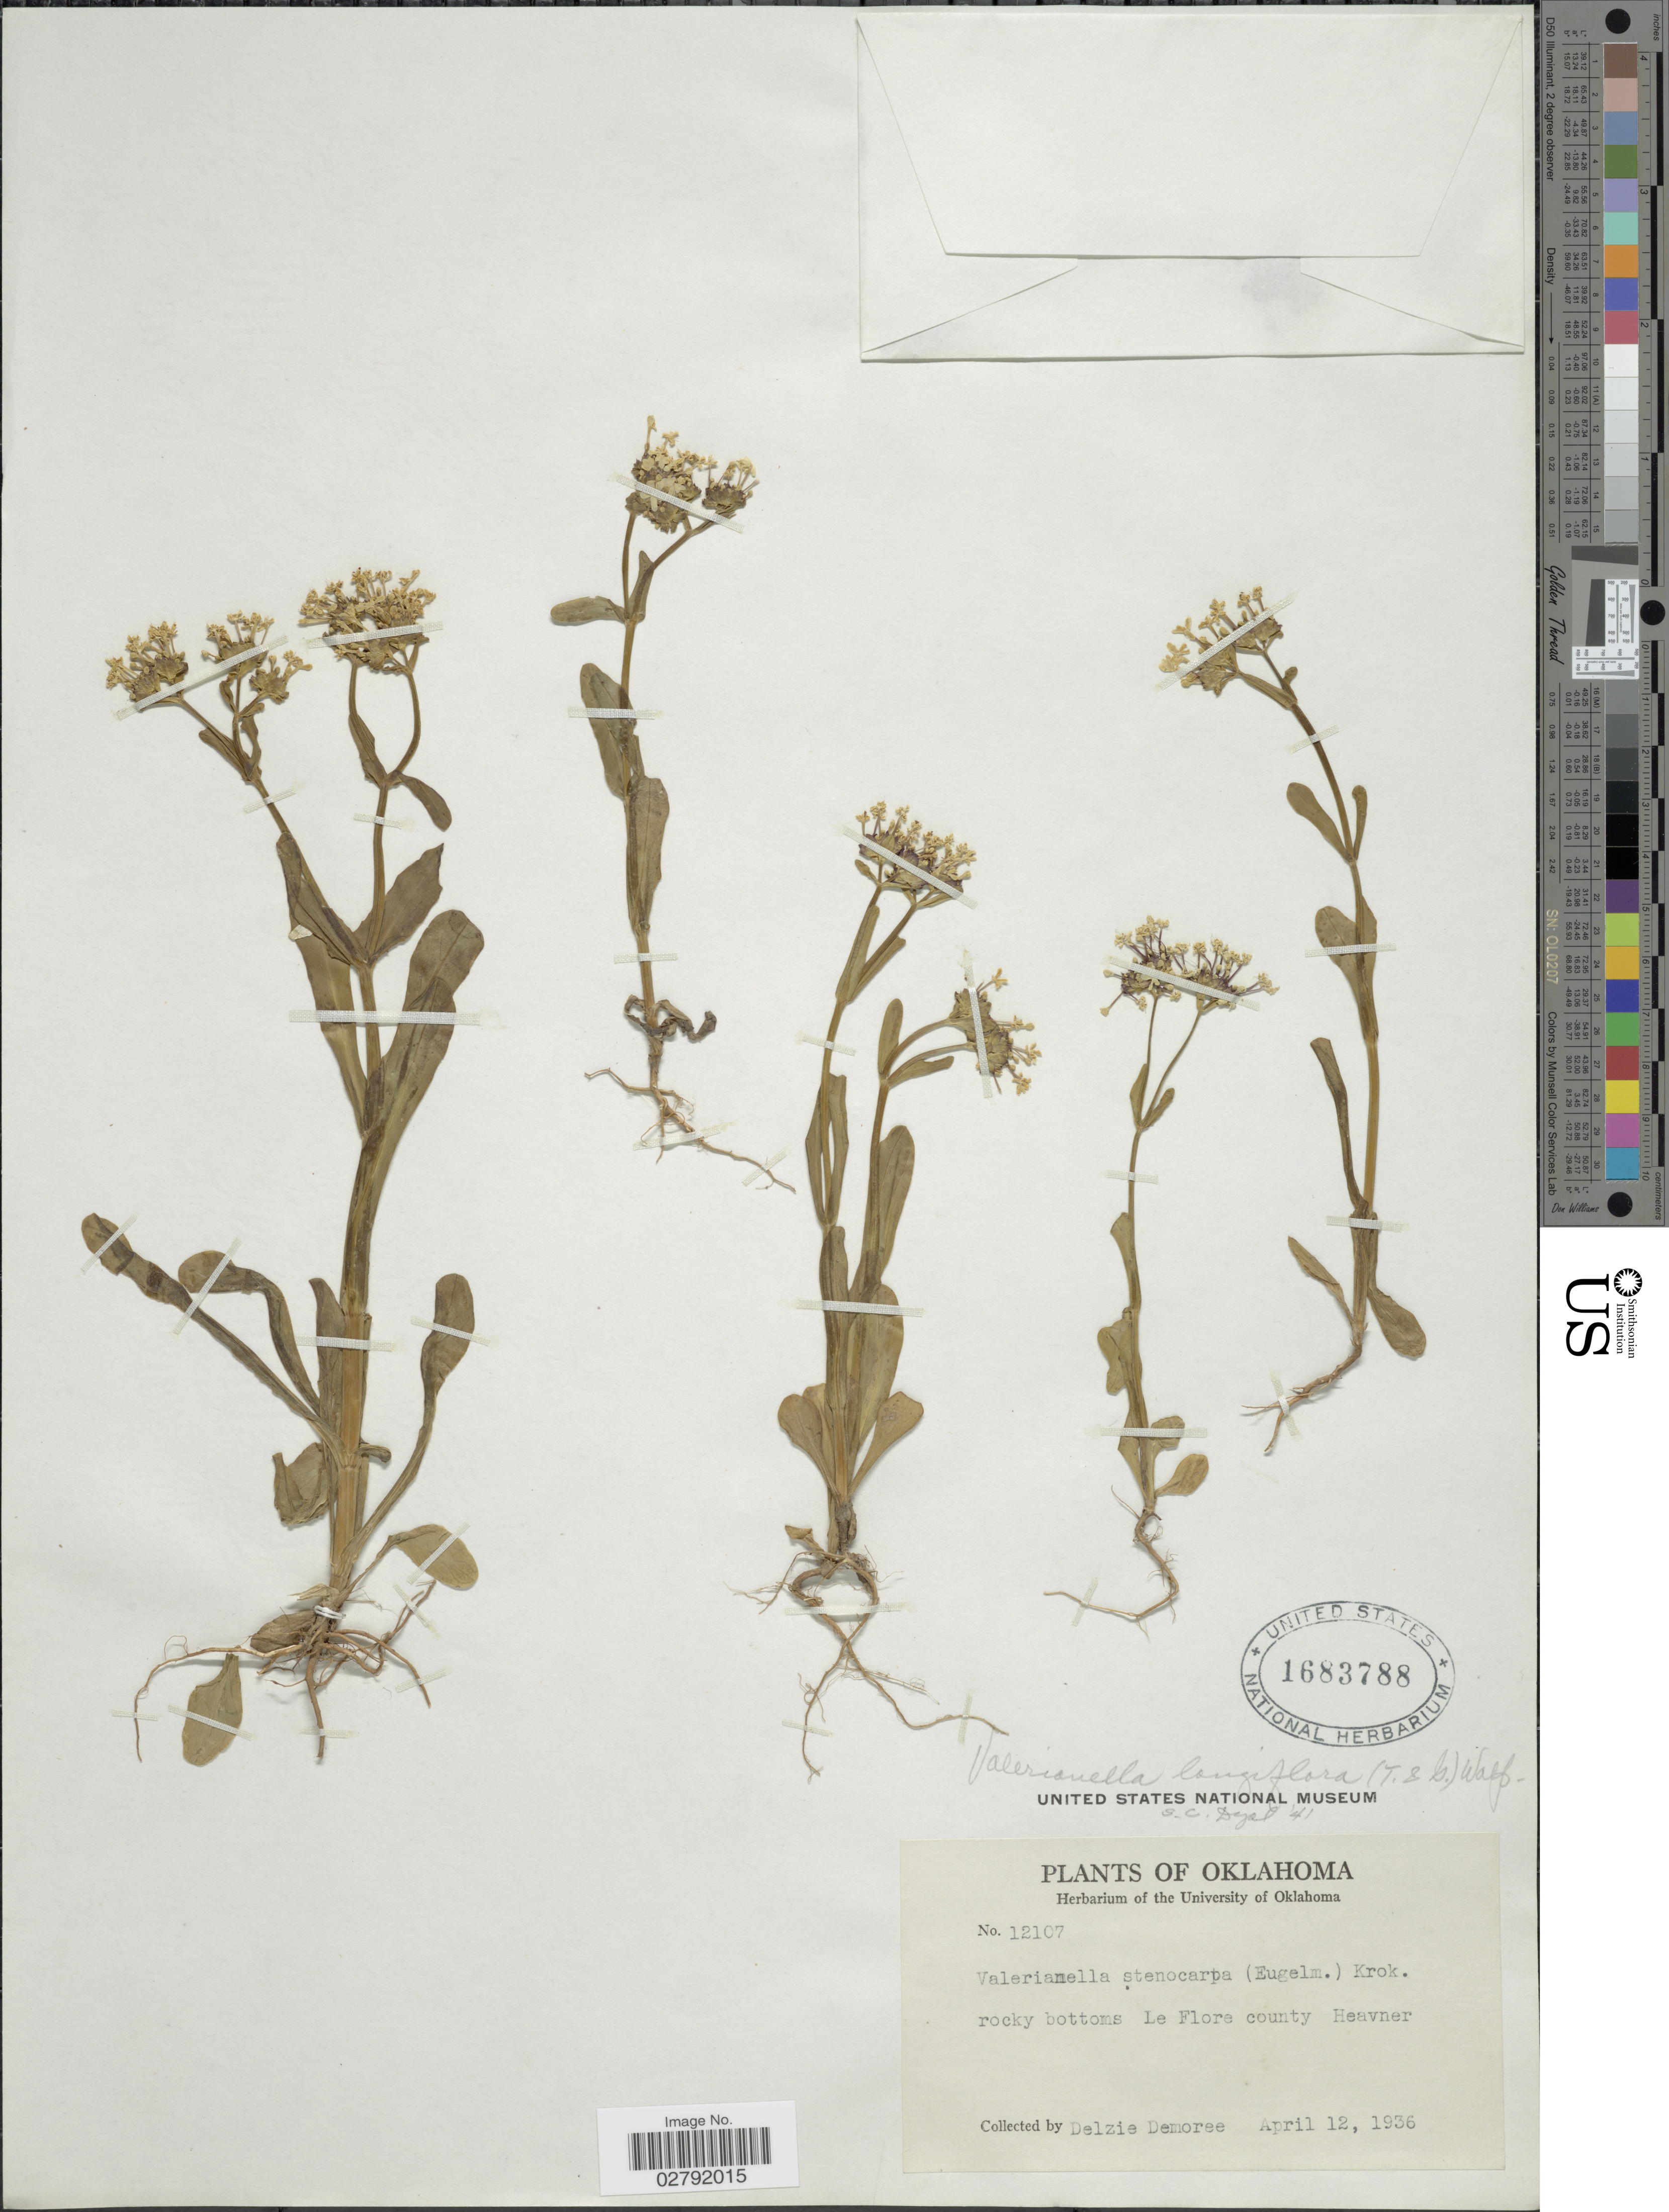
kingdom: Plantae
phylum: Tracheophyta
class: Magnoliopsida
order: Dipsacales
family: Caprifoliaceae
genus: Valerianella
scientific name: Valerianella longiflora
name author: (Torr. & A. Gray) Walp.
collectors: D. Demoree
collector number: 12107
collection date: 1936-04-12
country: United States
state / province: Oklahoma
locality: Rocky bottoms Le Flore county Heavner.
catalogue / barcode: US 1683788